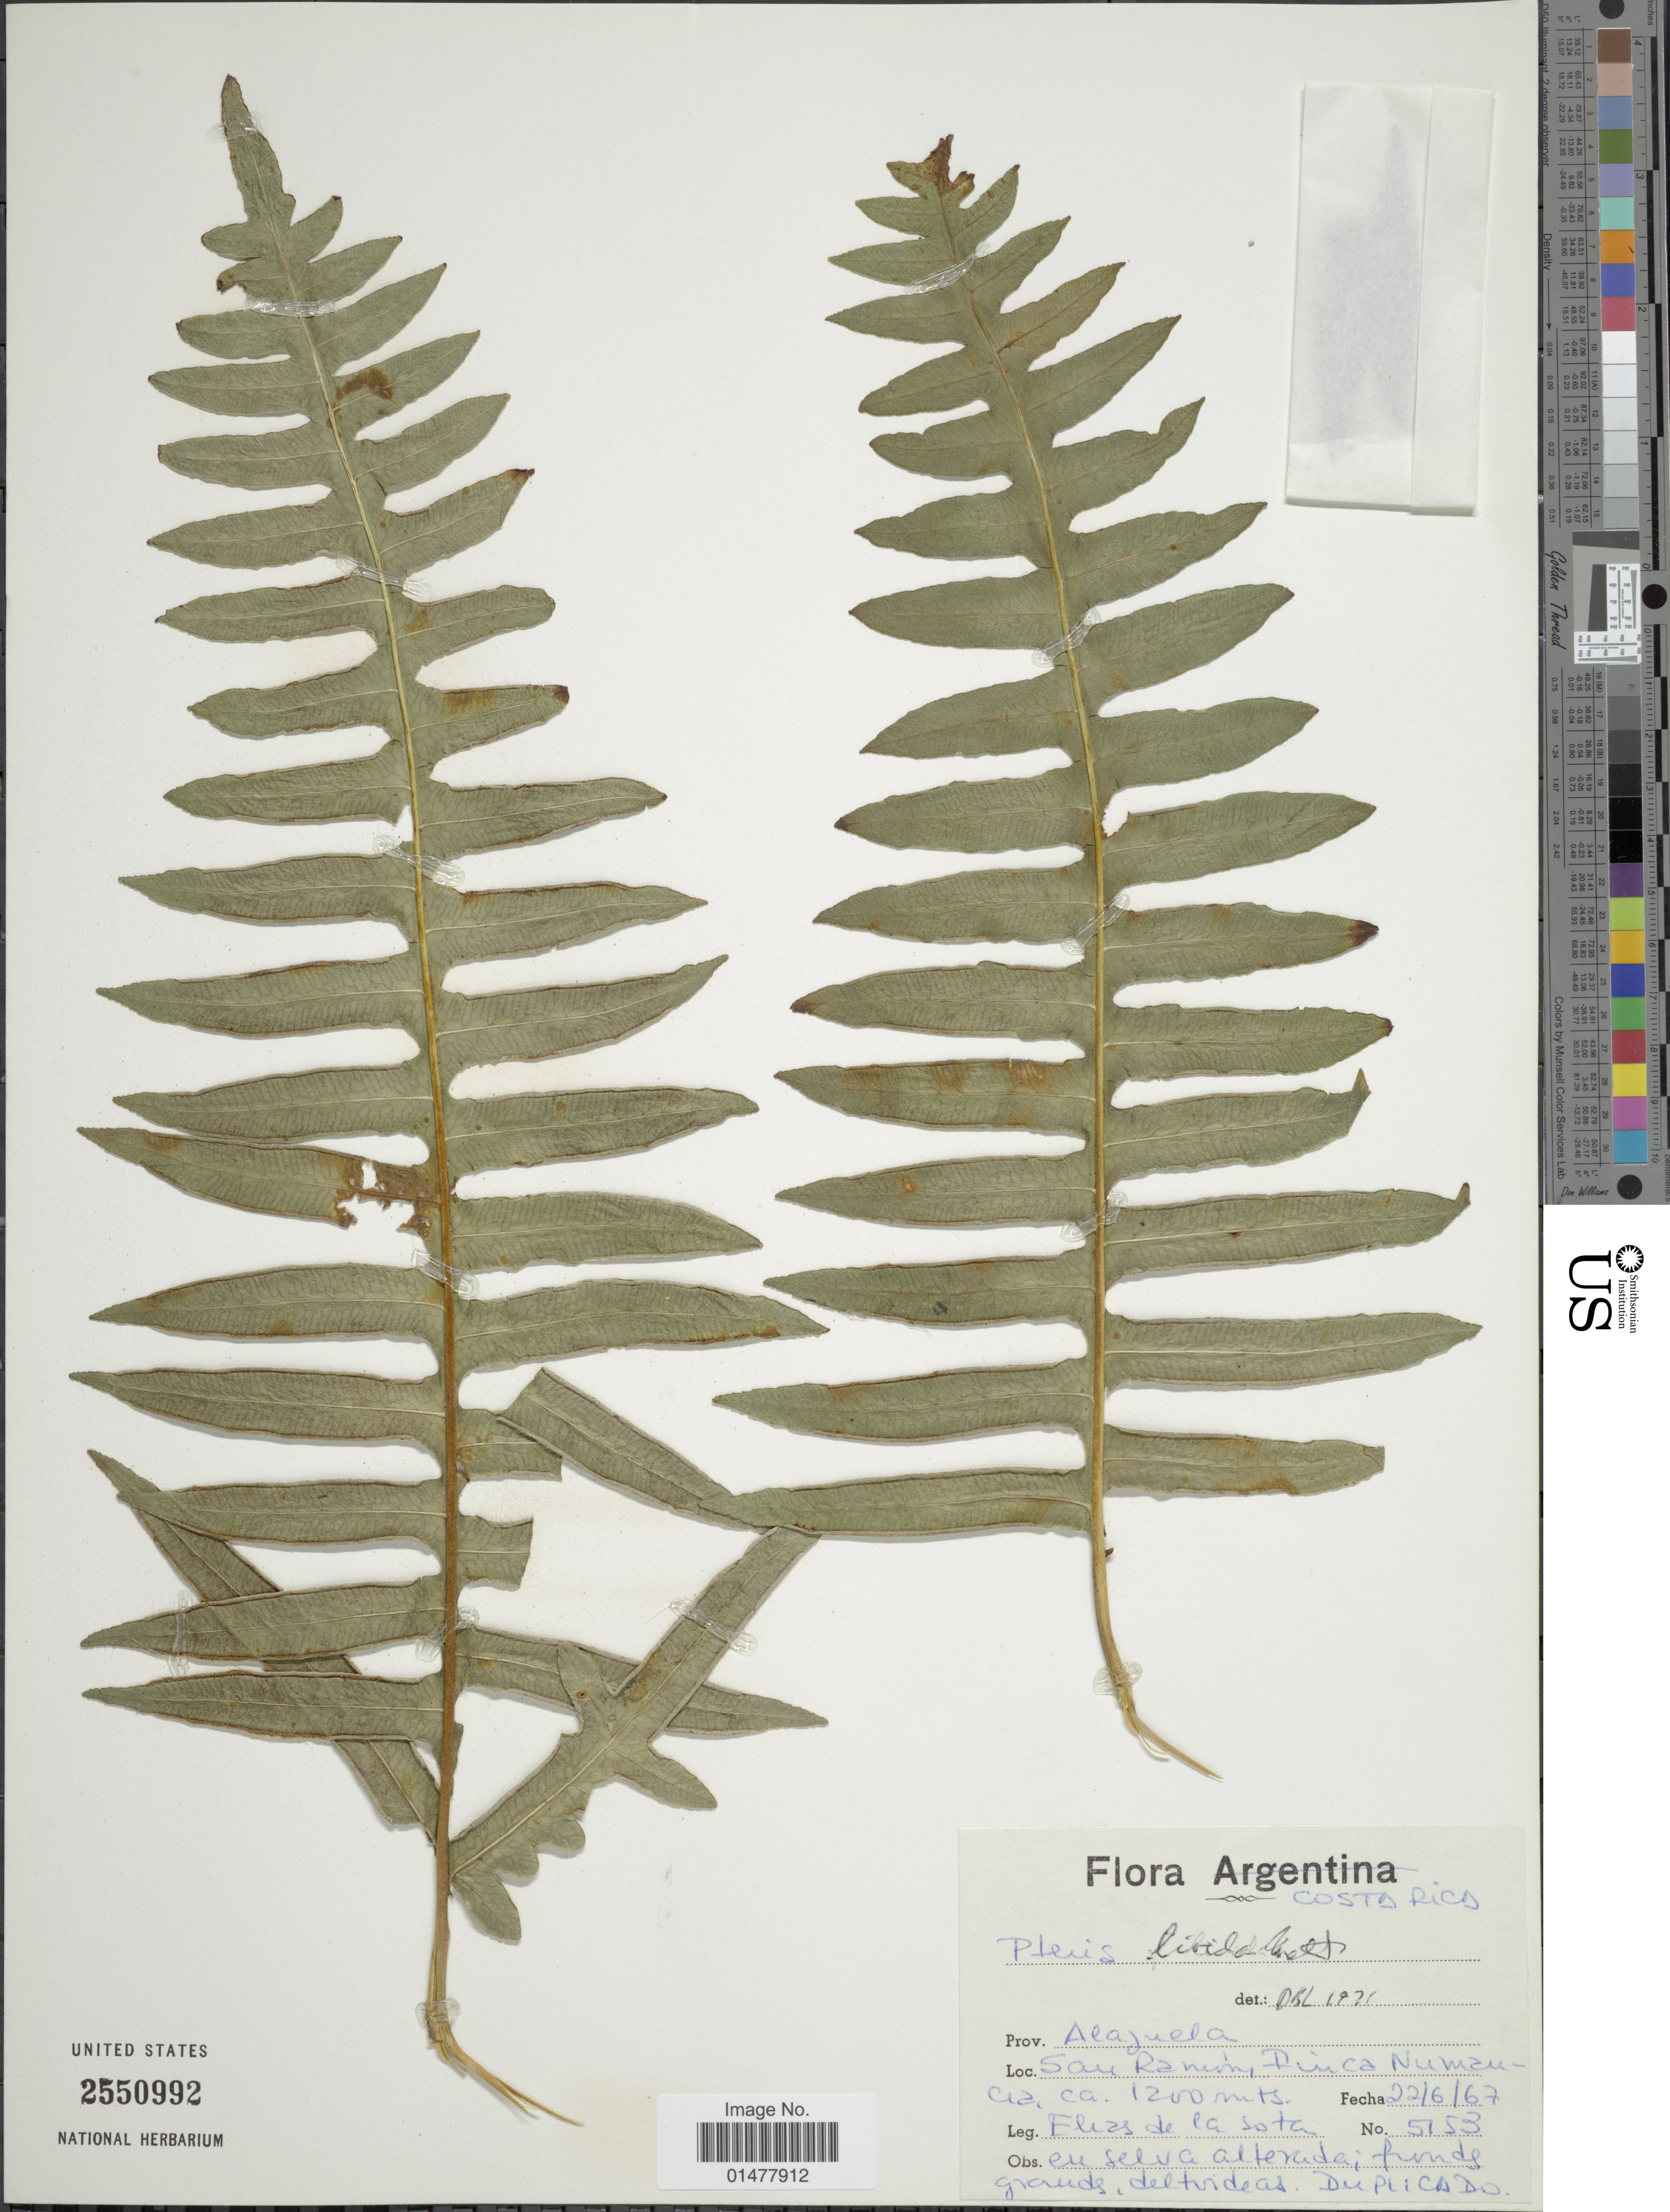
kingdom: Plantae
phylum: Tracheophyta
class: Polypodiopsida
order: Polypodiales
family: Pteridaceae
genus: Pteris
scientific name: Pteris navarrensis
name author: Christ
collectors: E. R. de la Sota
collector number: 5153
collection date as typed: Transcribed d/m/y: 22/6/67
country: Costa Rica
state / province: Alajuela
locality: Prov. Alajuela, San Ramon, Finca Numancia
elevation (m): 1200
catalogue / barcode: US 2550992